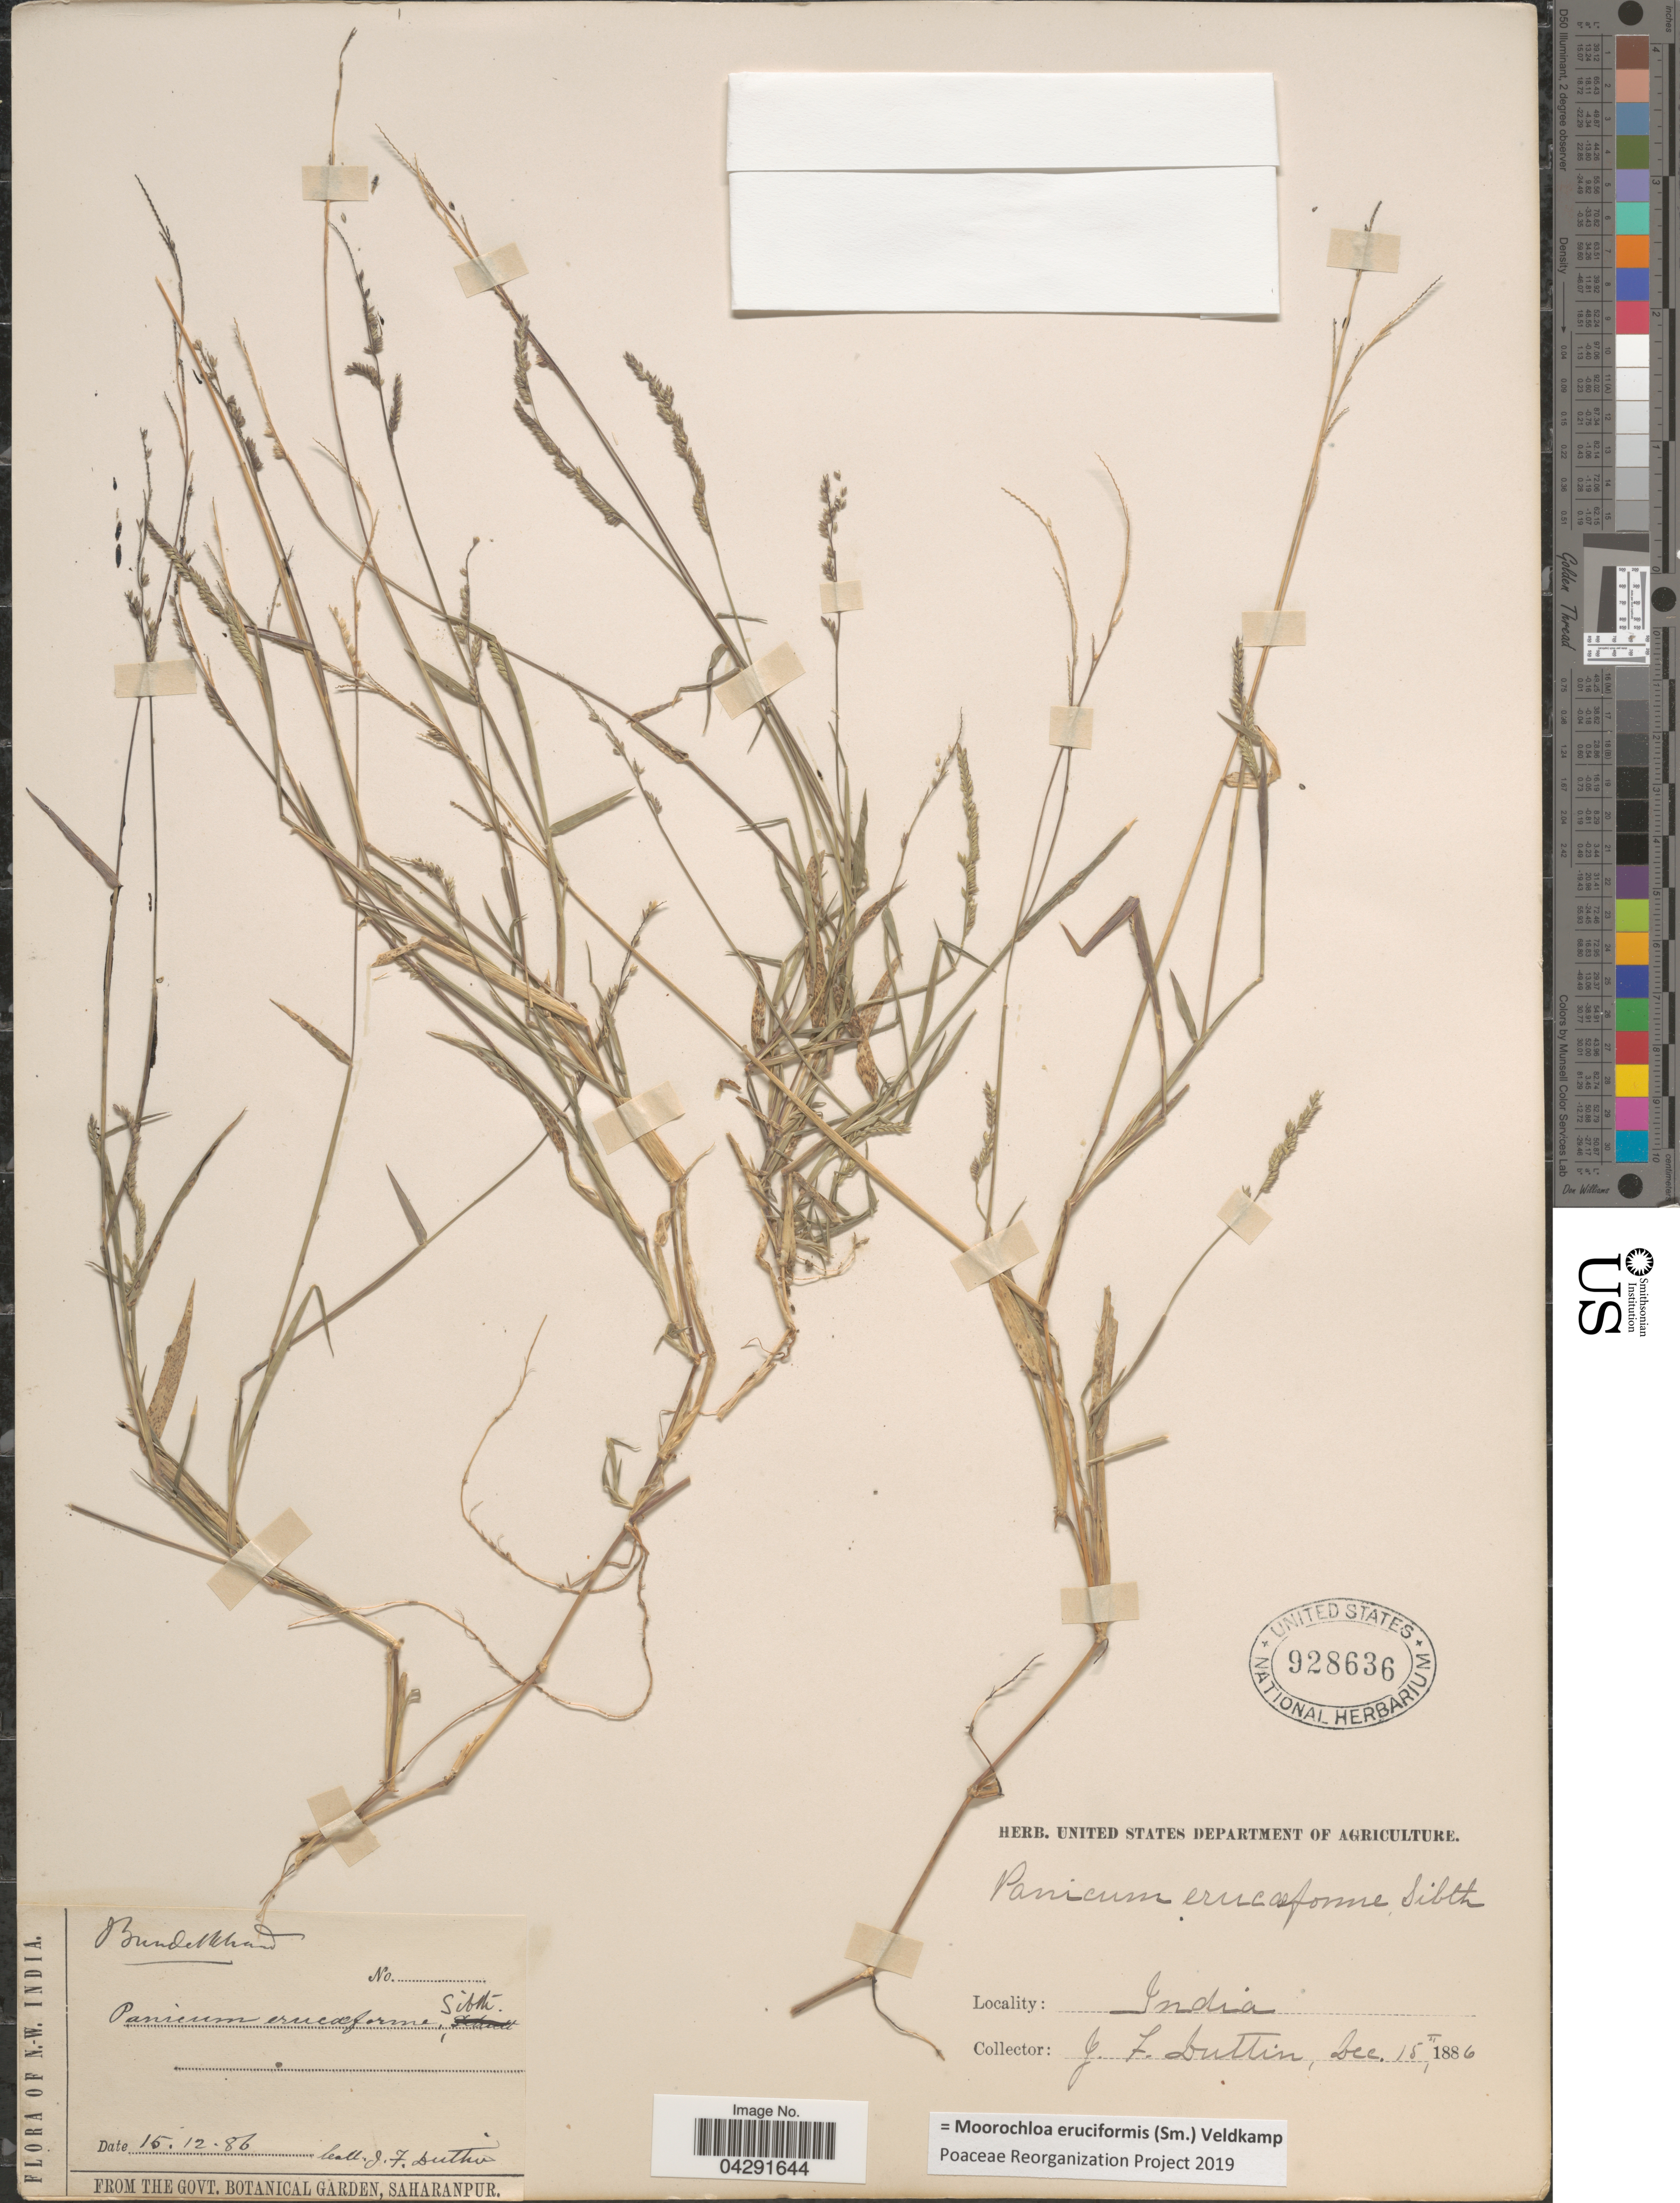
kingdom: Plantae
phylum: Tracheophyta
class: Liliopsida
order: Poales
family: Poaceae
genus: Moorochloa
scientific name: Moorochloa eruciformis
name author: (Sm.) Veldkamp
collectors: J. F. Duthie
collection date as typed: Transcribed d/m/y: 15/12/86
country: India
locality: N.-W. India.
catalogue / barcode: US 928636